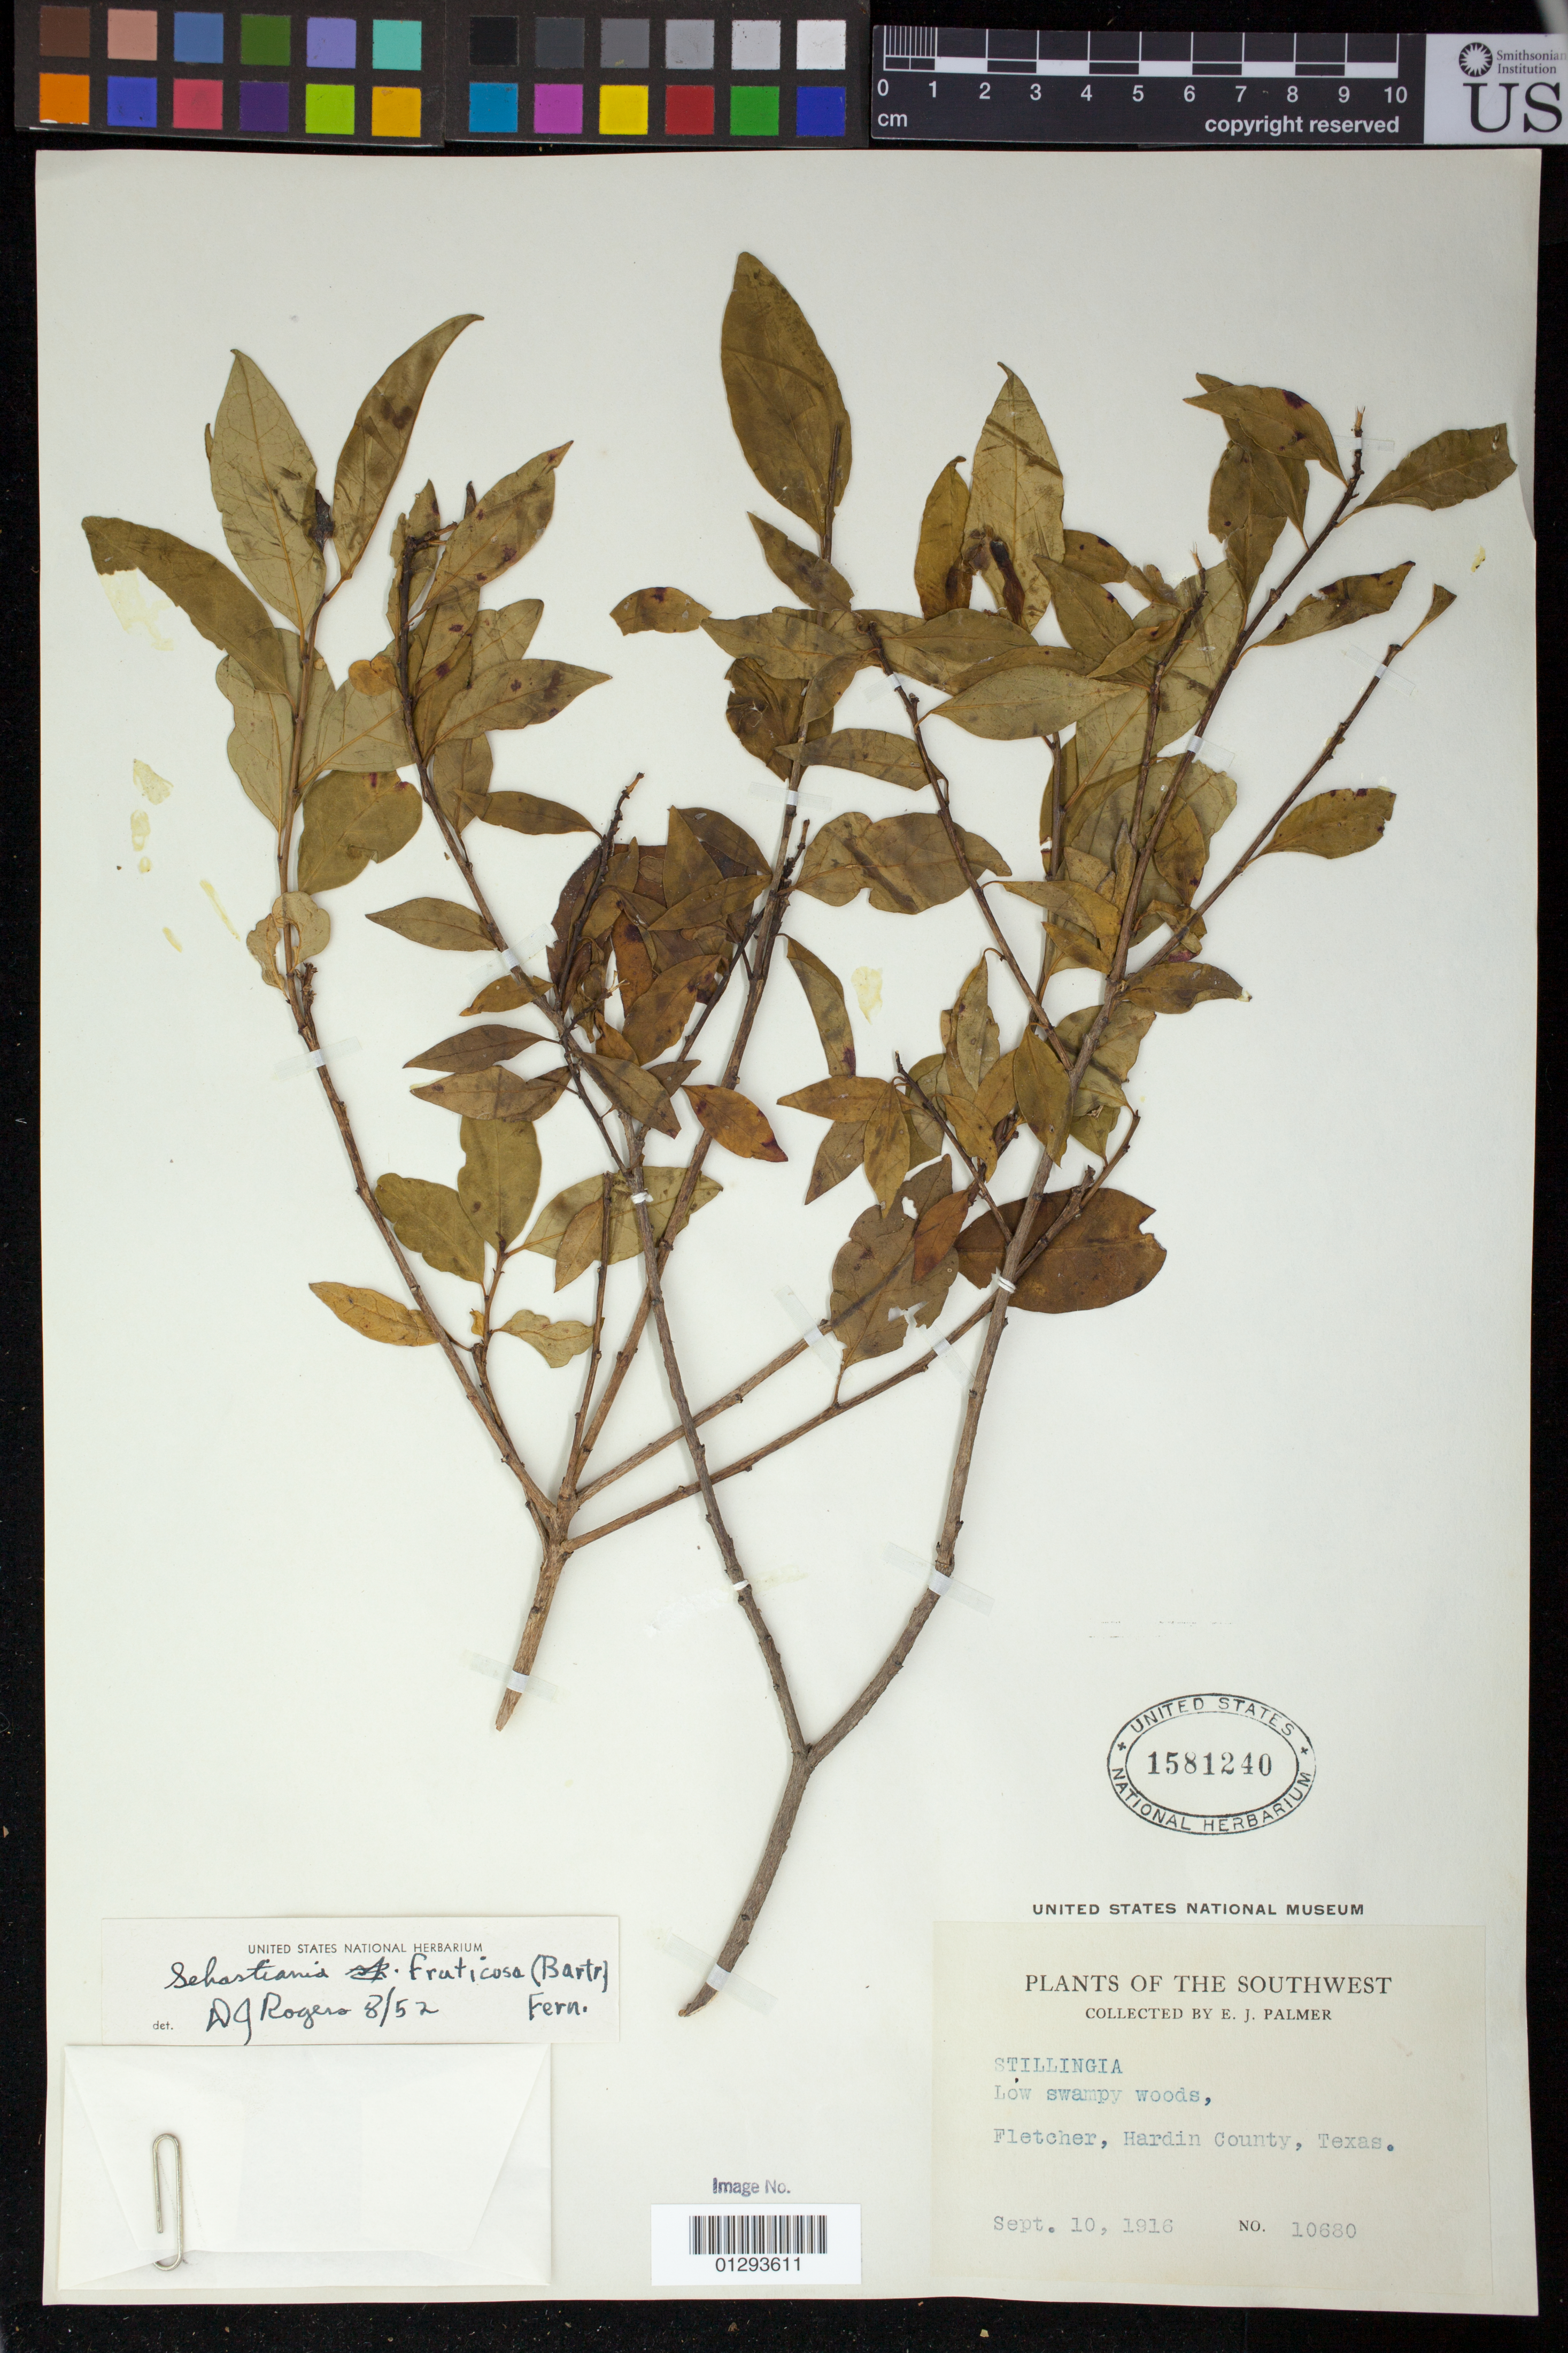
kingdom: Plantae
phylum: Tracheophyta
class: Magnoliopsida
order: Malpighiales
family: Euphorbiaceae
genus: Sebastiania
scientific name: Sebastiania fruticosa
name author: (Bartram) Fernald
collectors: E. J. Palmer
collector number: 10680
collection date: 1916-09-10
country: United States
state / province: Texas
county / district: Hardin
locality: Fletcher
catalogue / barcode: US 1581240